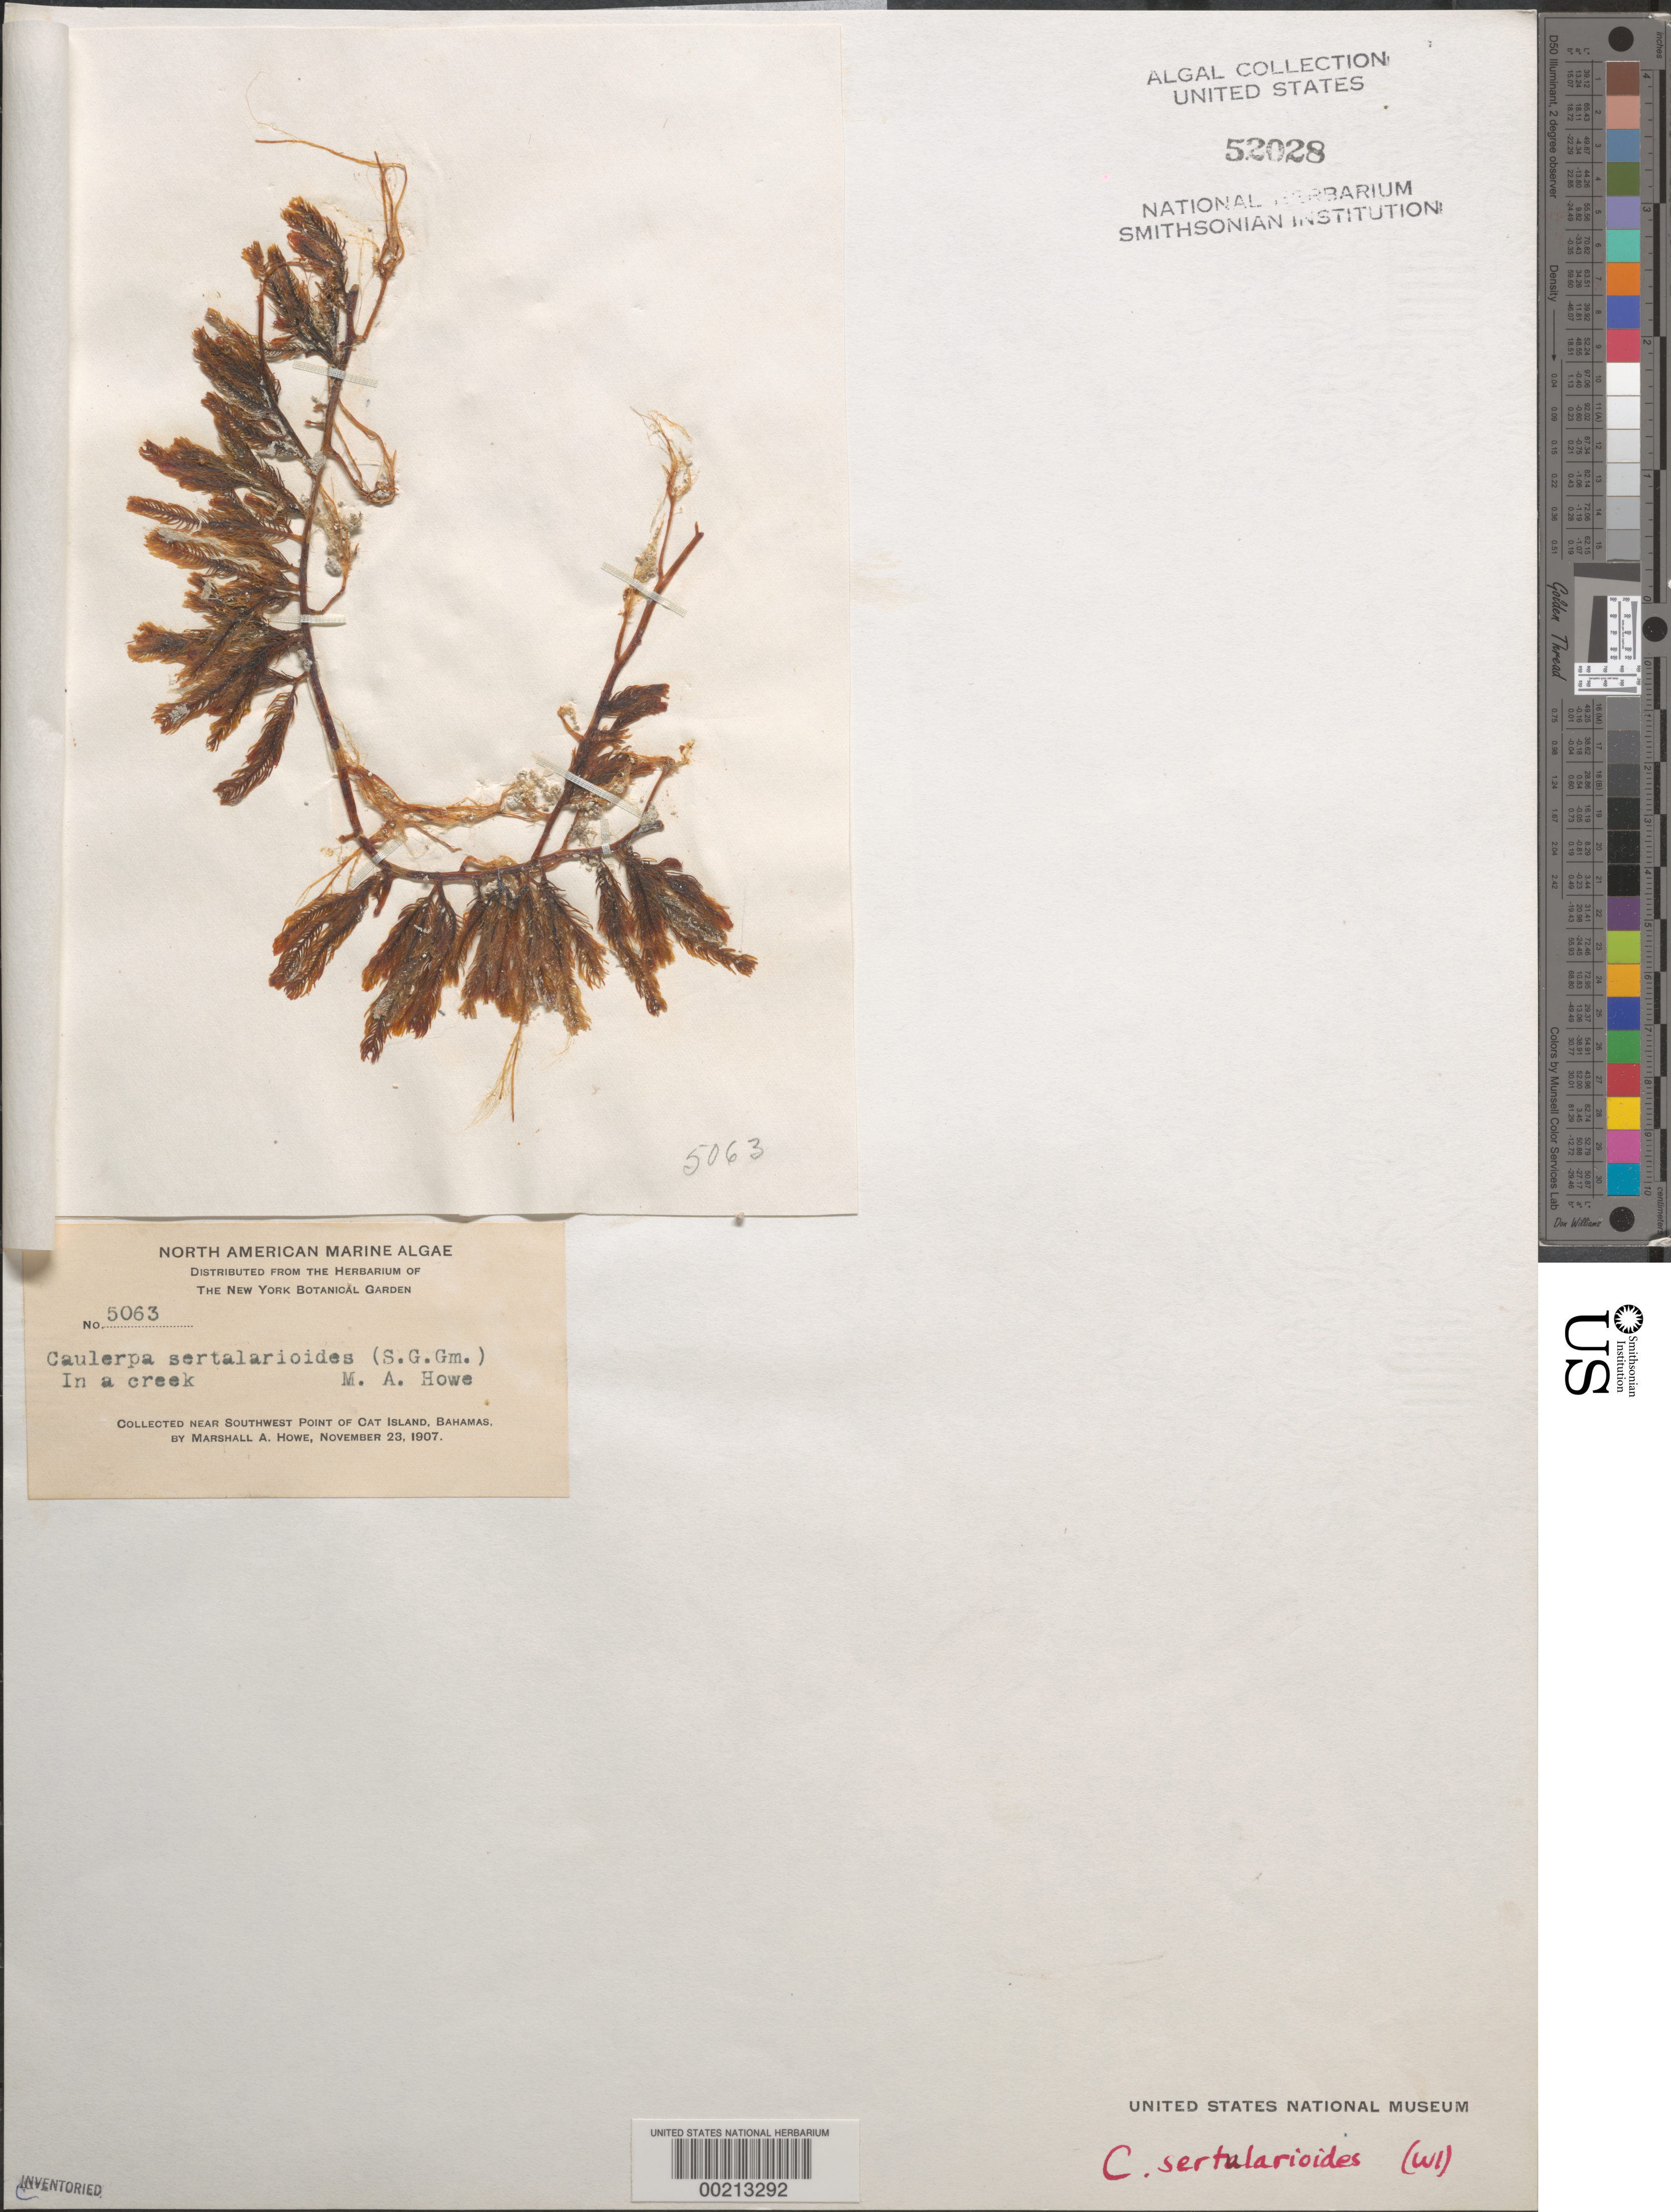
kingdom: Plantae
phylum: Chlorophyta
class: Ulvophyceae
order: Bryopsidales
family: Caulerpaceae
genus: Caulerpa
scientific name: Caulerpa sertularioides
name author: (S.G. Gmel.) M. Howe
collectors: M. A. Howe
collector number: MAH 5063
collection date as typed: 23 Nov 1907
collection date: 1907-11-23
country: Bahamas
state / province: Cat Island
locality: Near southwest point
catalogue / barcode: US 52028